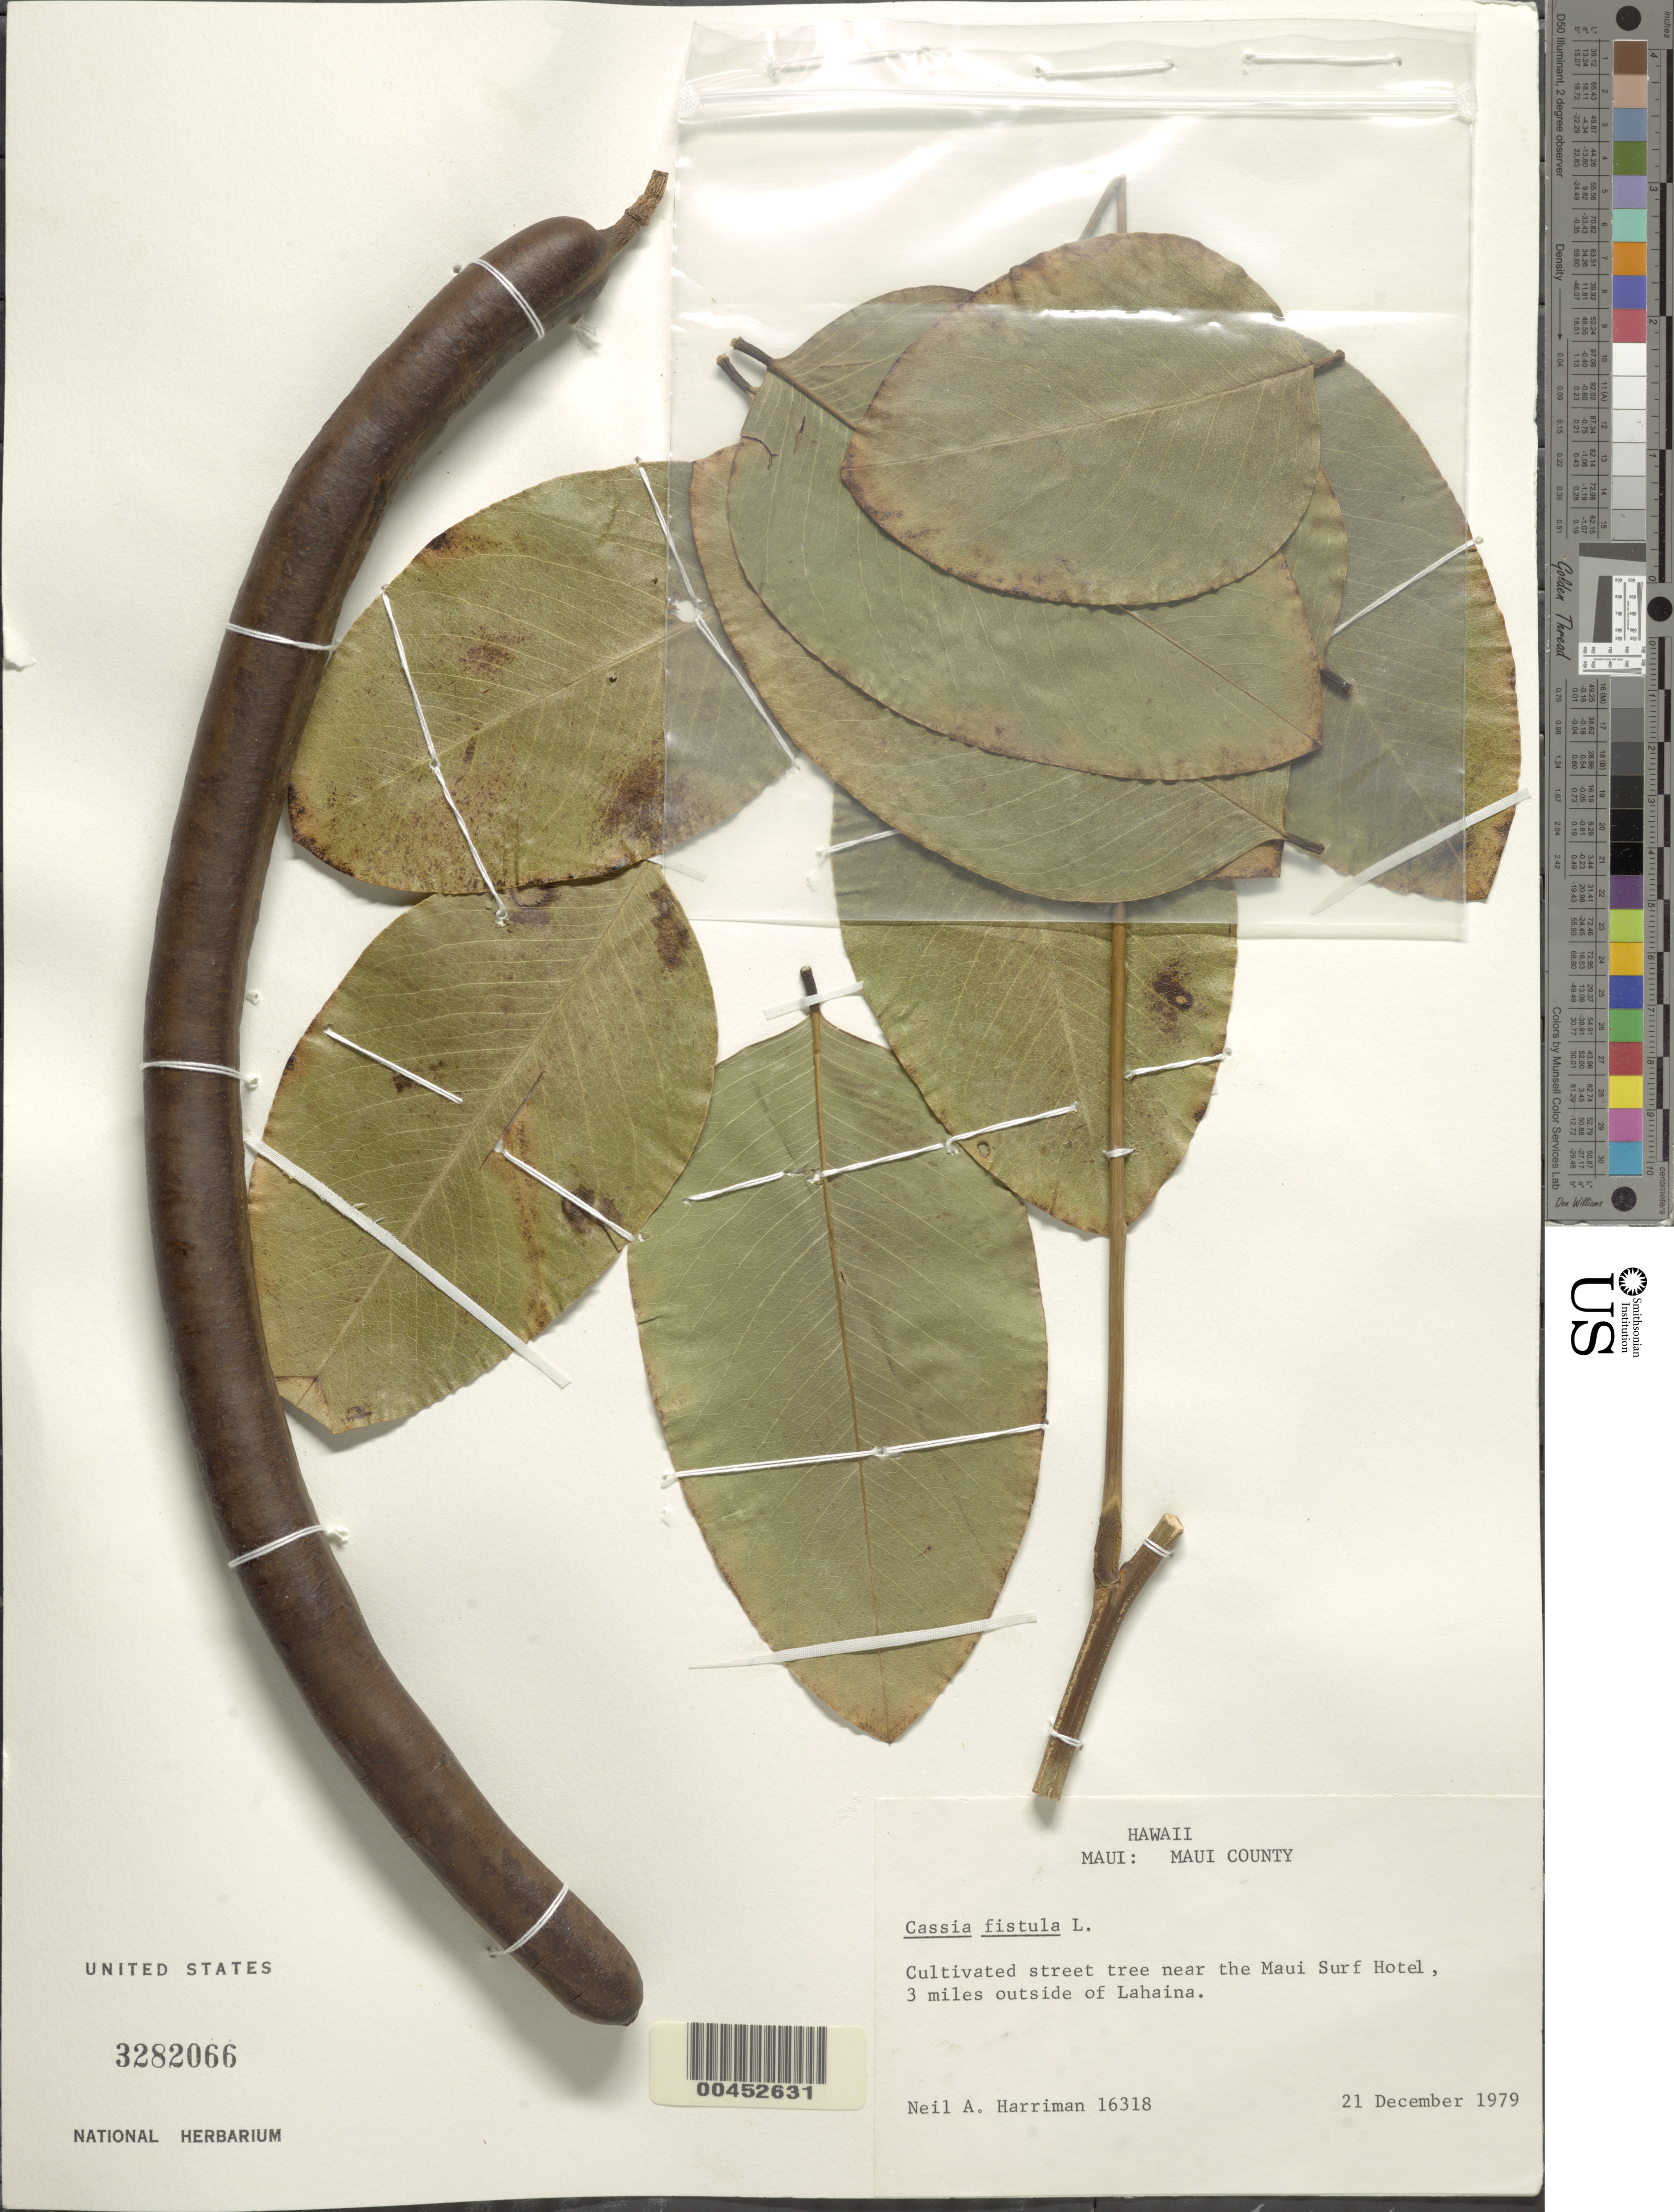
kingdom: Plantae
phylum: Tracheophyta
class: Magnoliopsida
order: Fabales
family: Fabaceae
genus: Cassia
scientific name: Cassia fistula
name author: L.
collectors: N. A. Harriman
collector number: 16318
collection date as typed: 21 Dec 1979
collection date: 1979-12-21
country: United States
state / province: Hawaii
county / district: Maui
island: Maui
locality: Maui County, near the Maui Surf Hotel, 3 miles outside of Lahaina.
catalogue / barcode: US 3282066